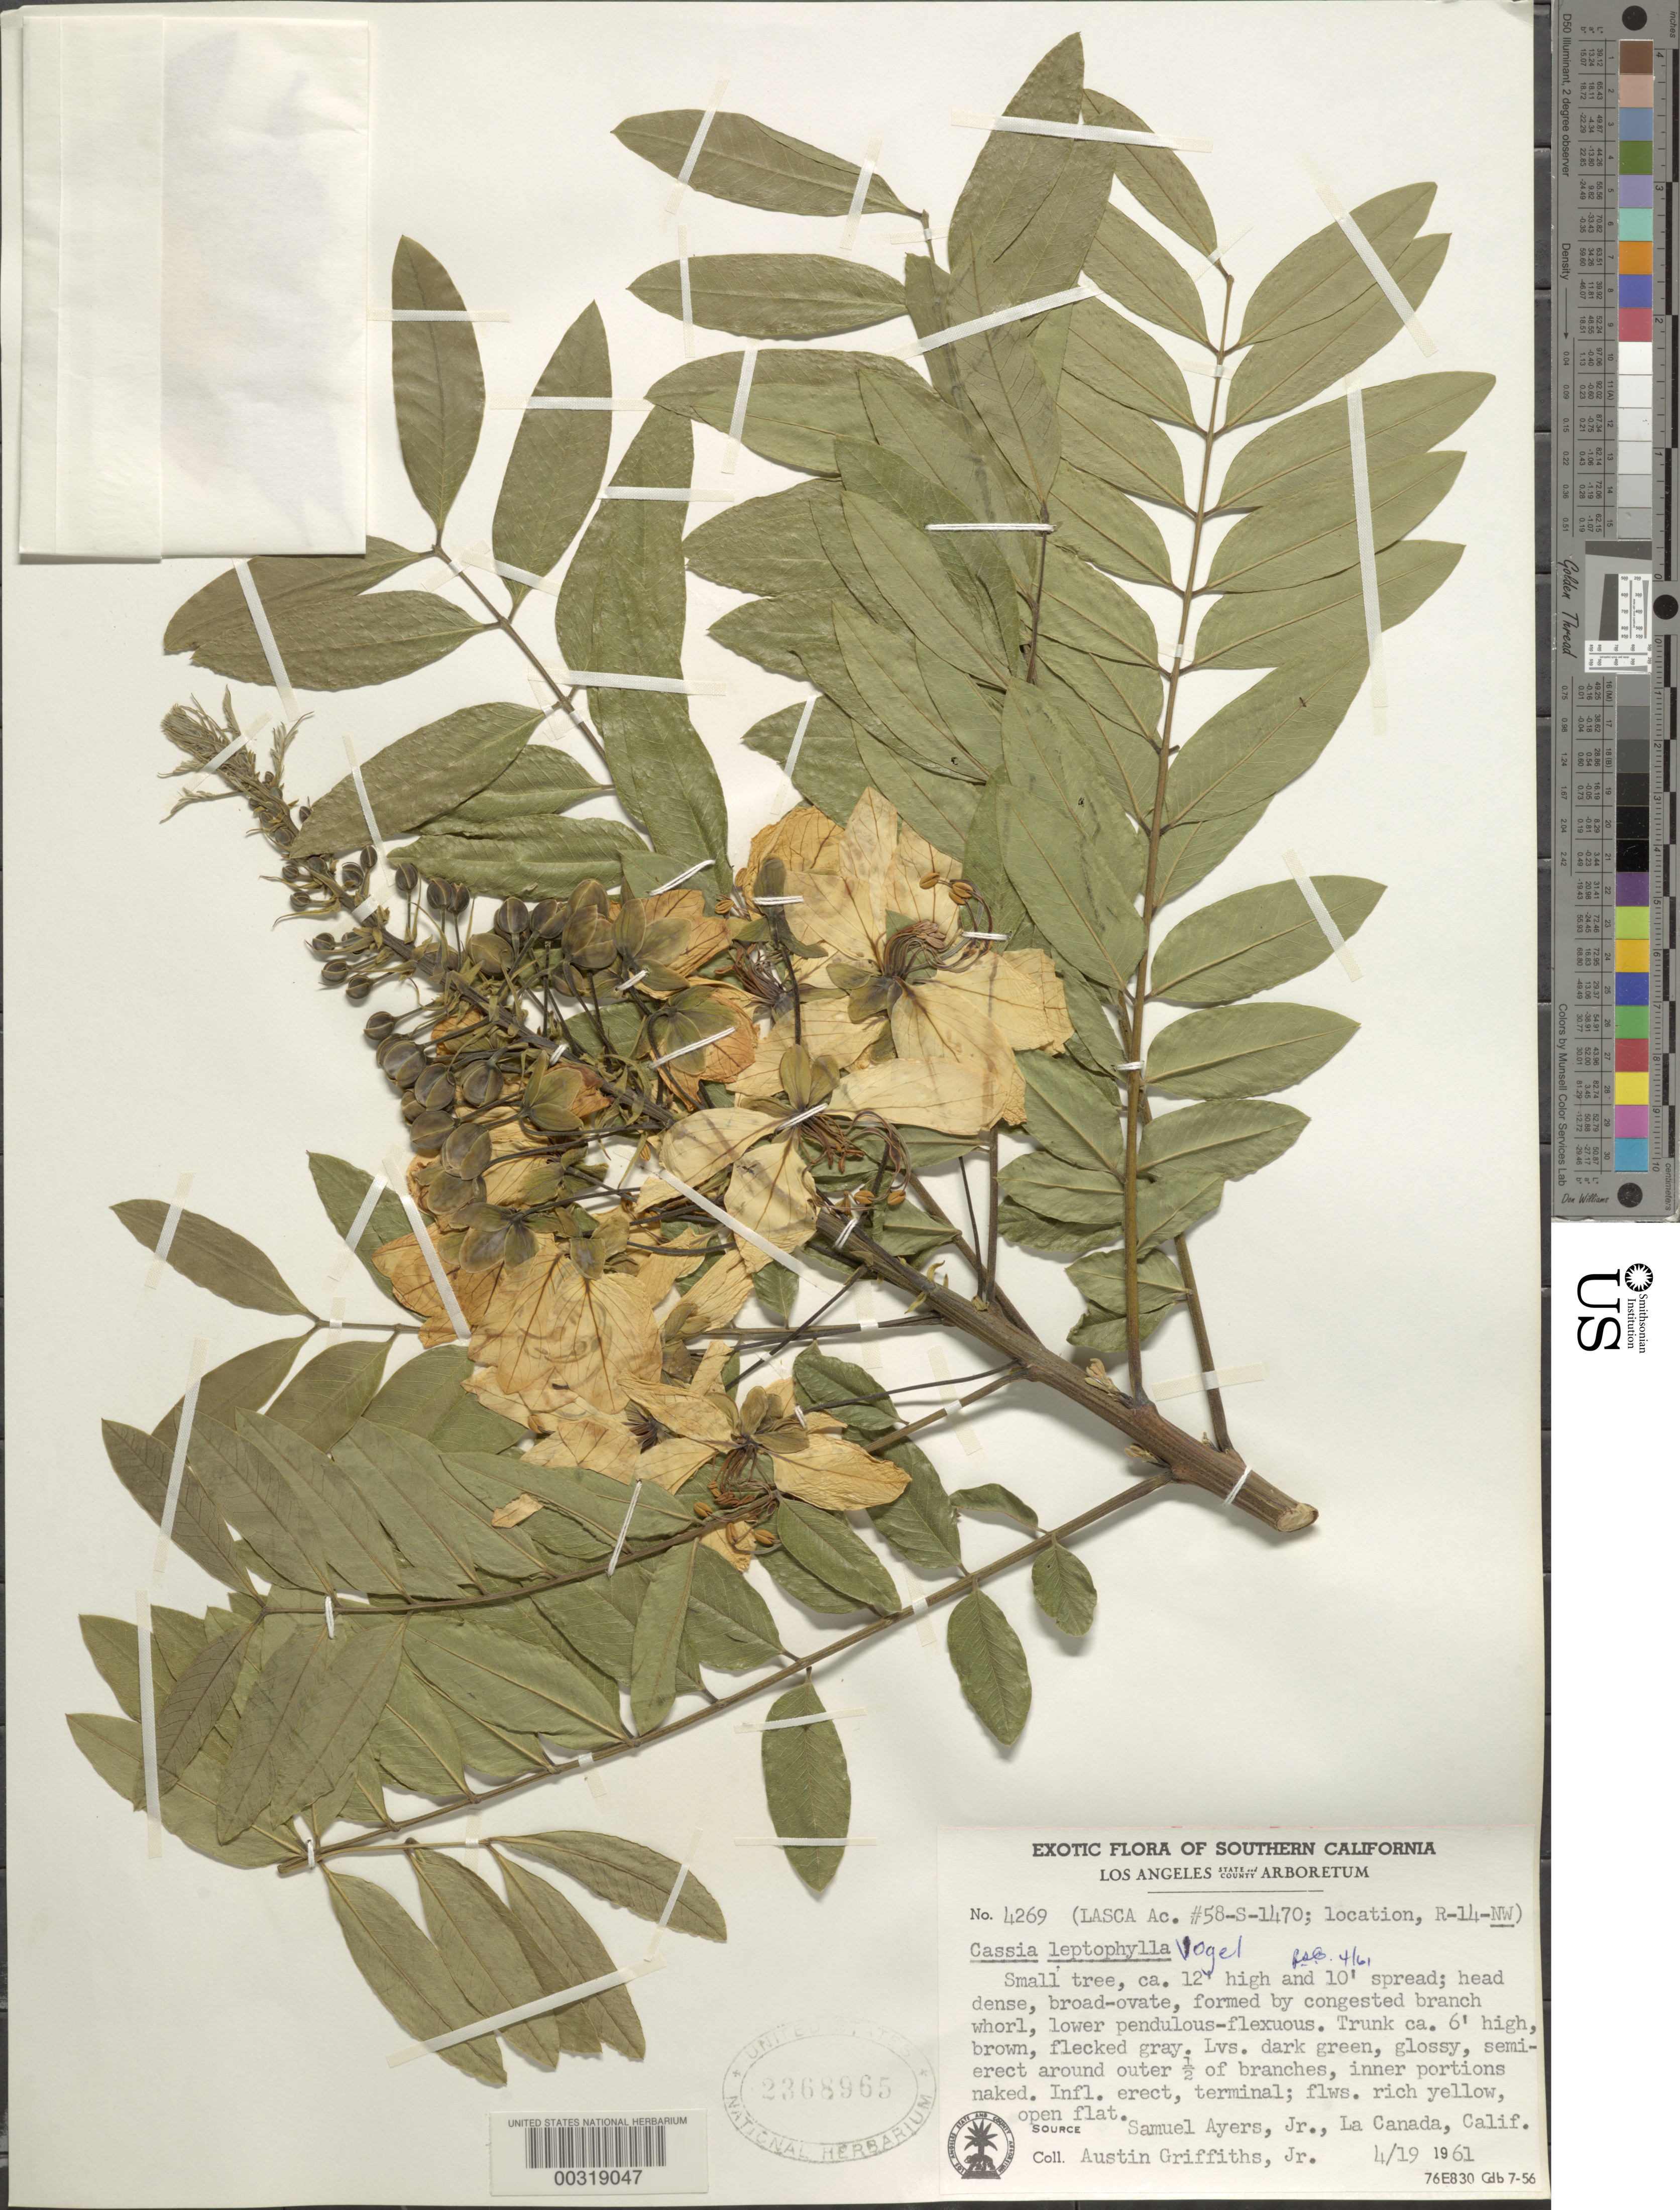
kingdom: Plantae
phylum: Tracheophyta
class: Magnoliopsida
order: Fabales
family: Fabaceae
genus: Cassia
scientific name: Cassia leptophylla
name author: Vogel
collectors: J. N. Rose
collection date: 1969-09-27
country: United States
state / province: Florida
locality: Coconut Grove, former home of David Fairchild, the Kampong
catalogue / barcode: US 2368965